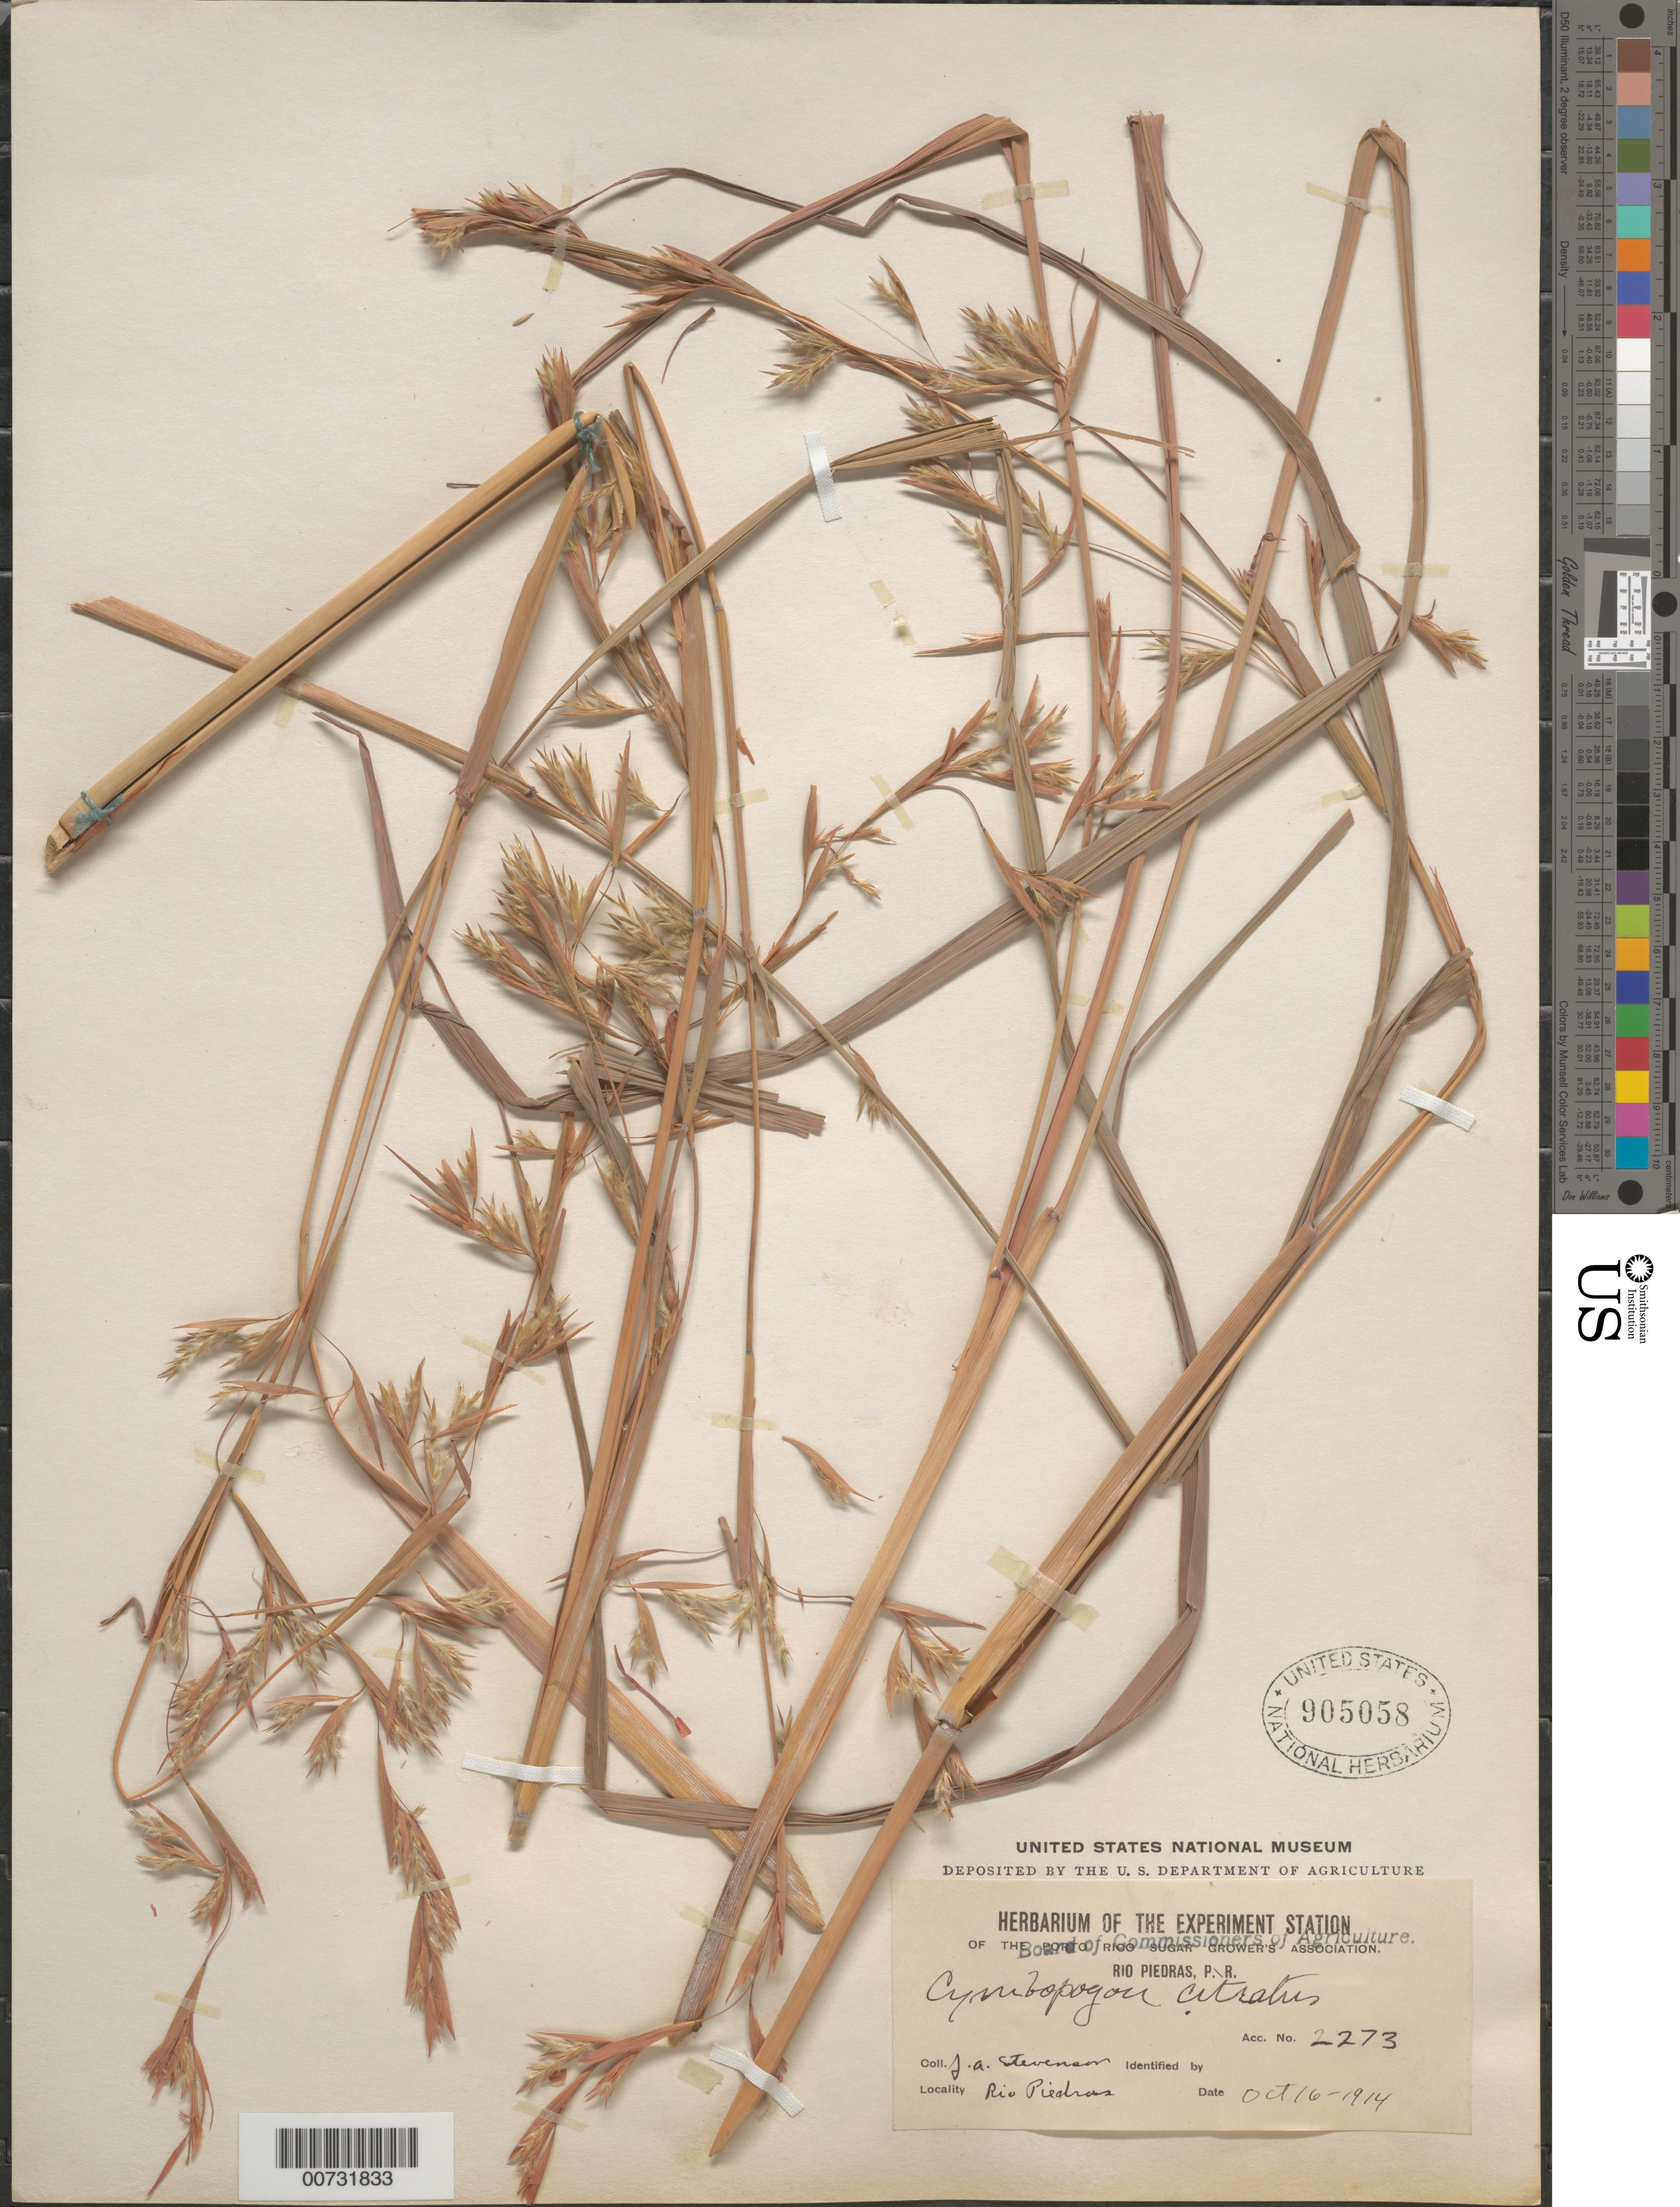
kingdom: Plantae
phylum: Tracheophyta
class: Liliopsida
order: Poales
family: Poaceae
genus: Cymbopogon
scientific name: Cymbopogon citratus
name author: (DC.) Stapf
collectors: J. Stevenson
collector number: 2273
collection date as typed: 16 Oct 1914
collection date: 1914-10-16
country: Puerto Rico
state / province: San Juan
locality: Río Piedras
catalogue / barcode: US 905058